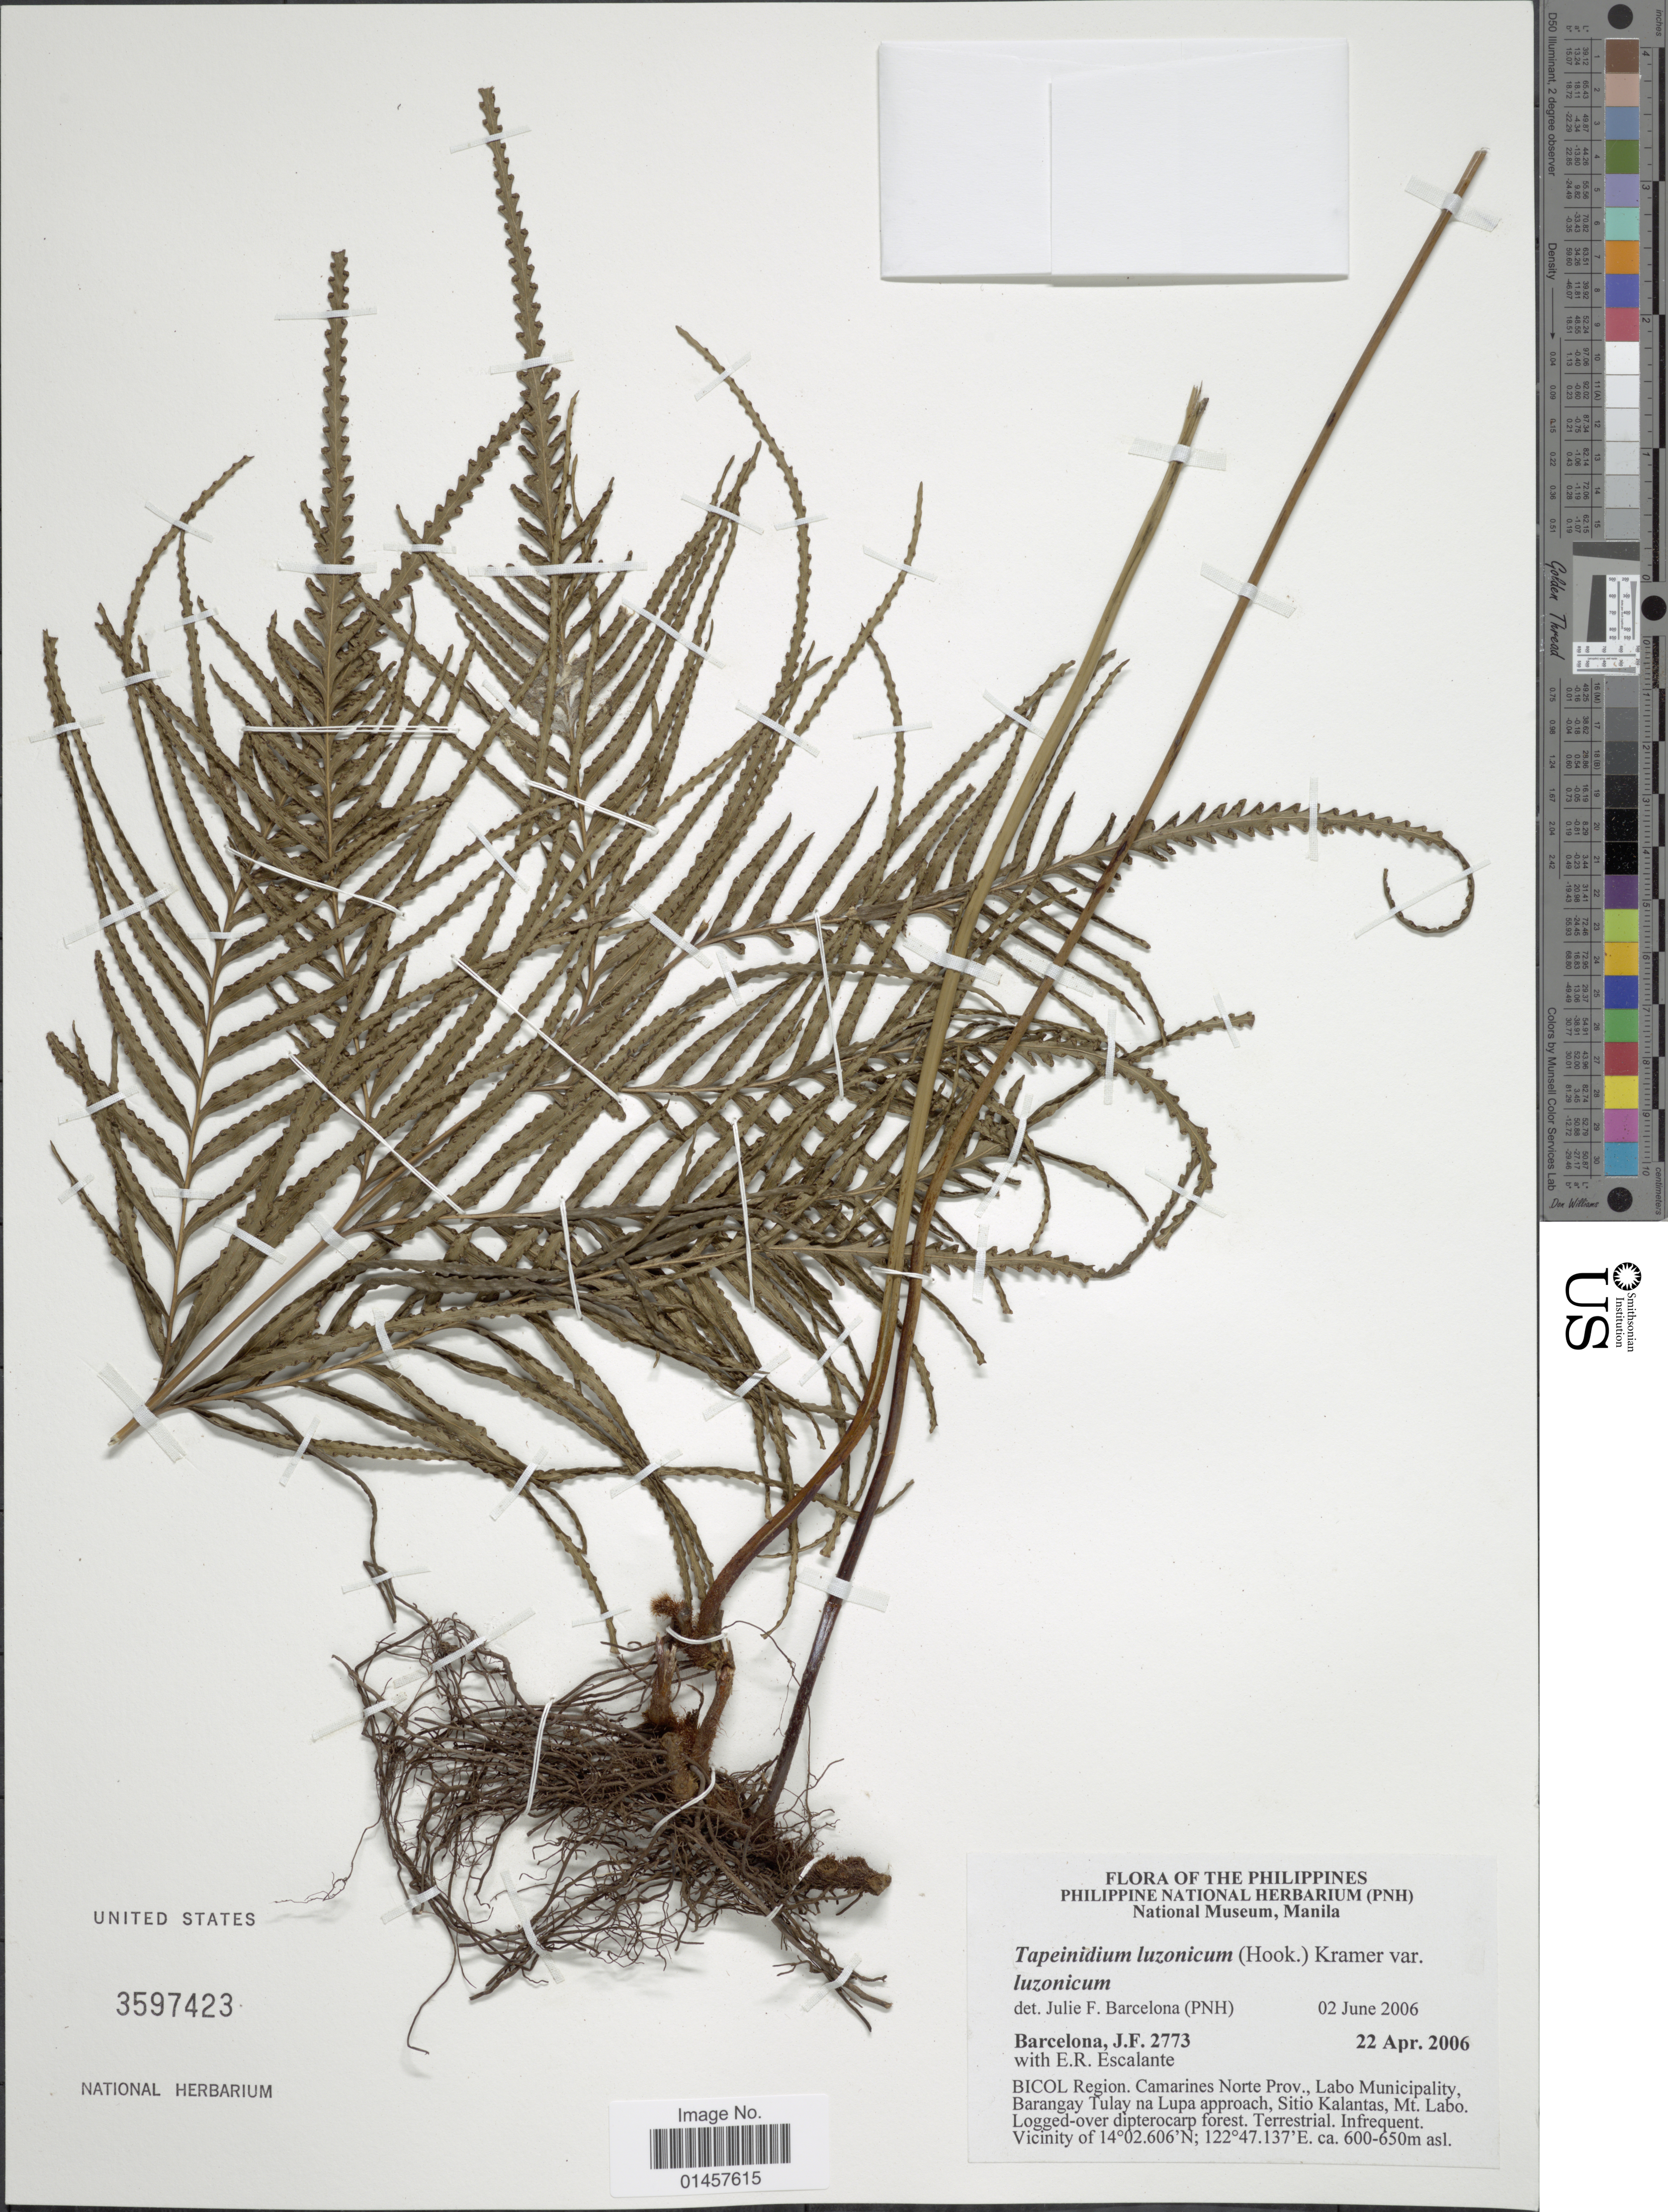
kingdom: Plantae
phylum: Tracheophyta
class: Polypodiopsida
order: Polypodiales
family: Lindsaeaceae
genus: Tapeinidium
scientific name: Tapeinidium luzonicum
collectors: J. F. Barcelona & E. Escalante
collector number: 2773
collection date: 2006-04-22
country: Philippines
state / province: Bicol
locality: Bicol Region, Camarines Norte Prov., Labo Municipality, Barangay Tulay na Lupa approach, Sitio Kalantas, Mt. Labo logged-over dipterocarp forest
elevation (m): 600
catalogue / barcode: US 3597423